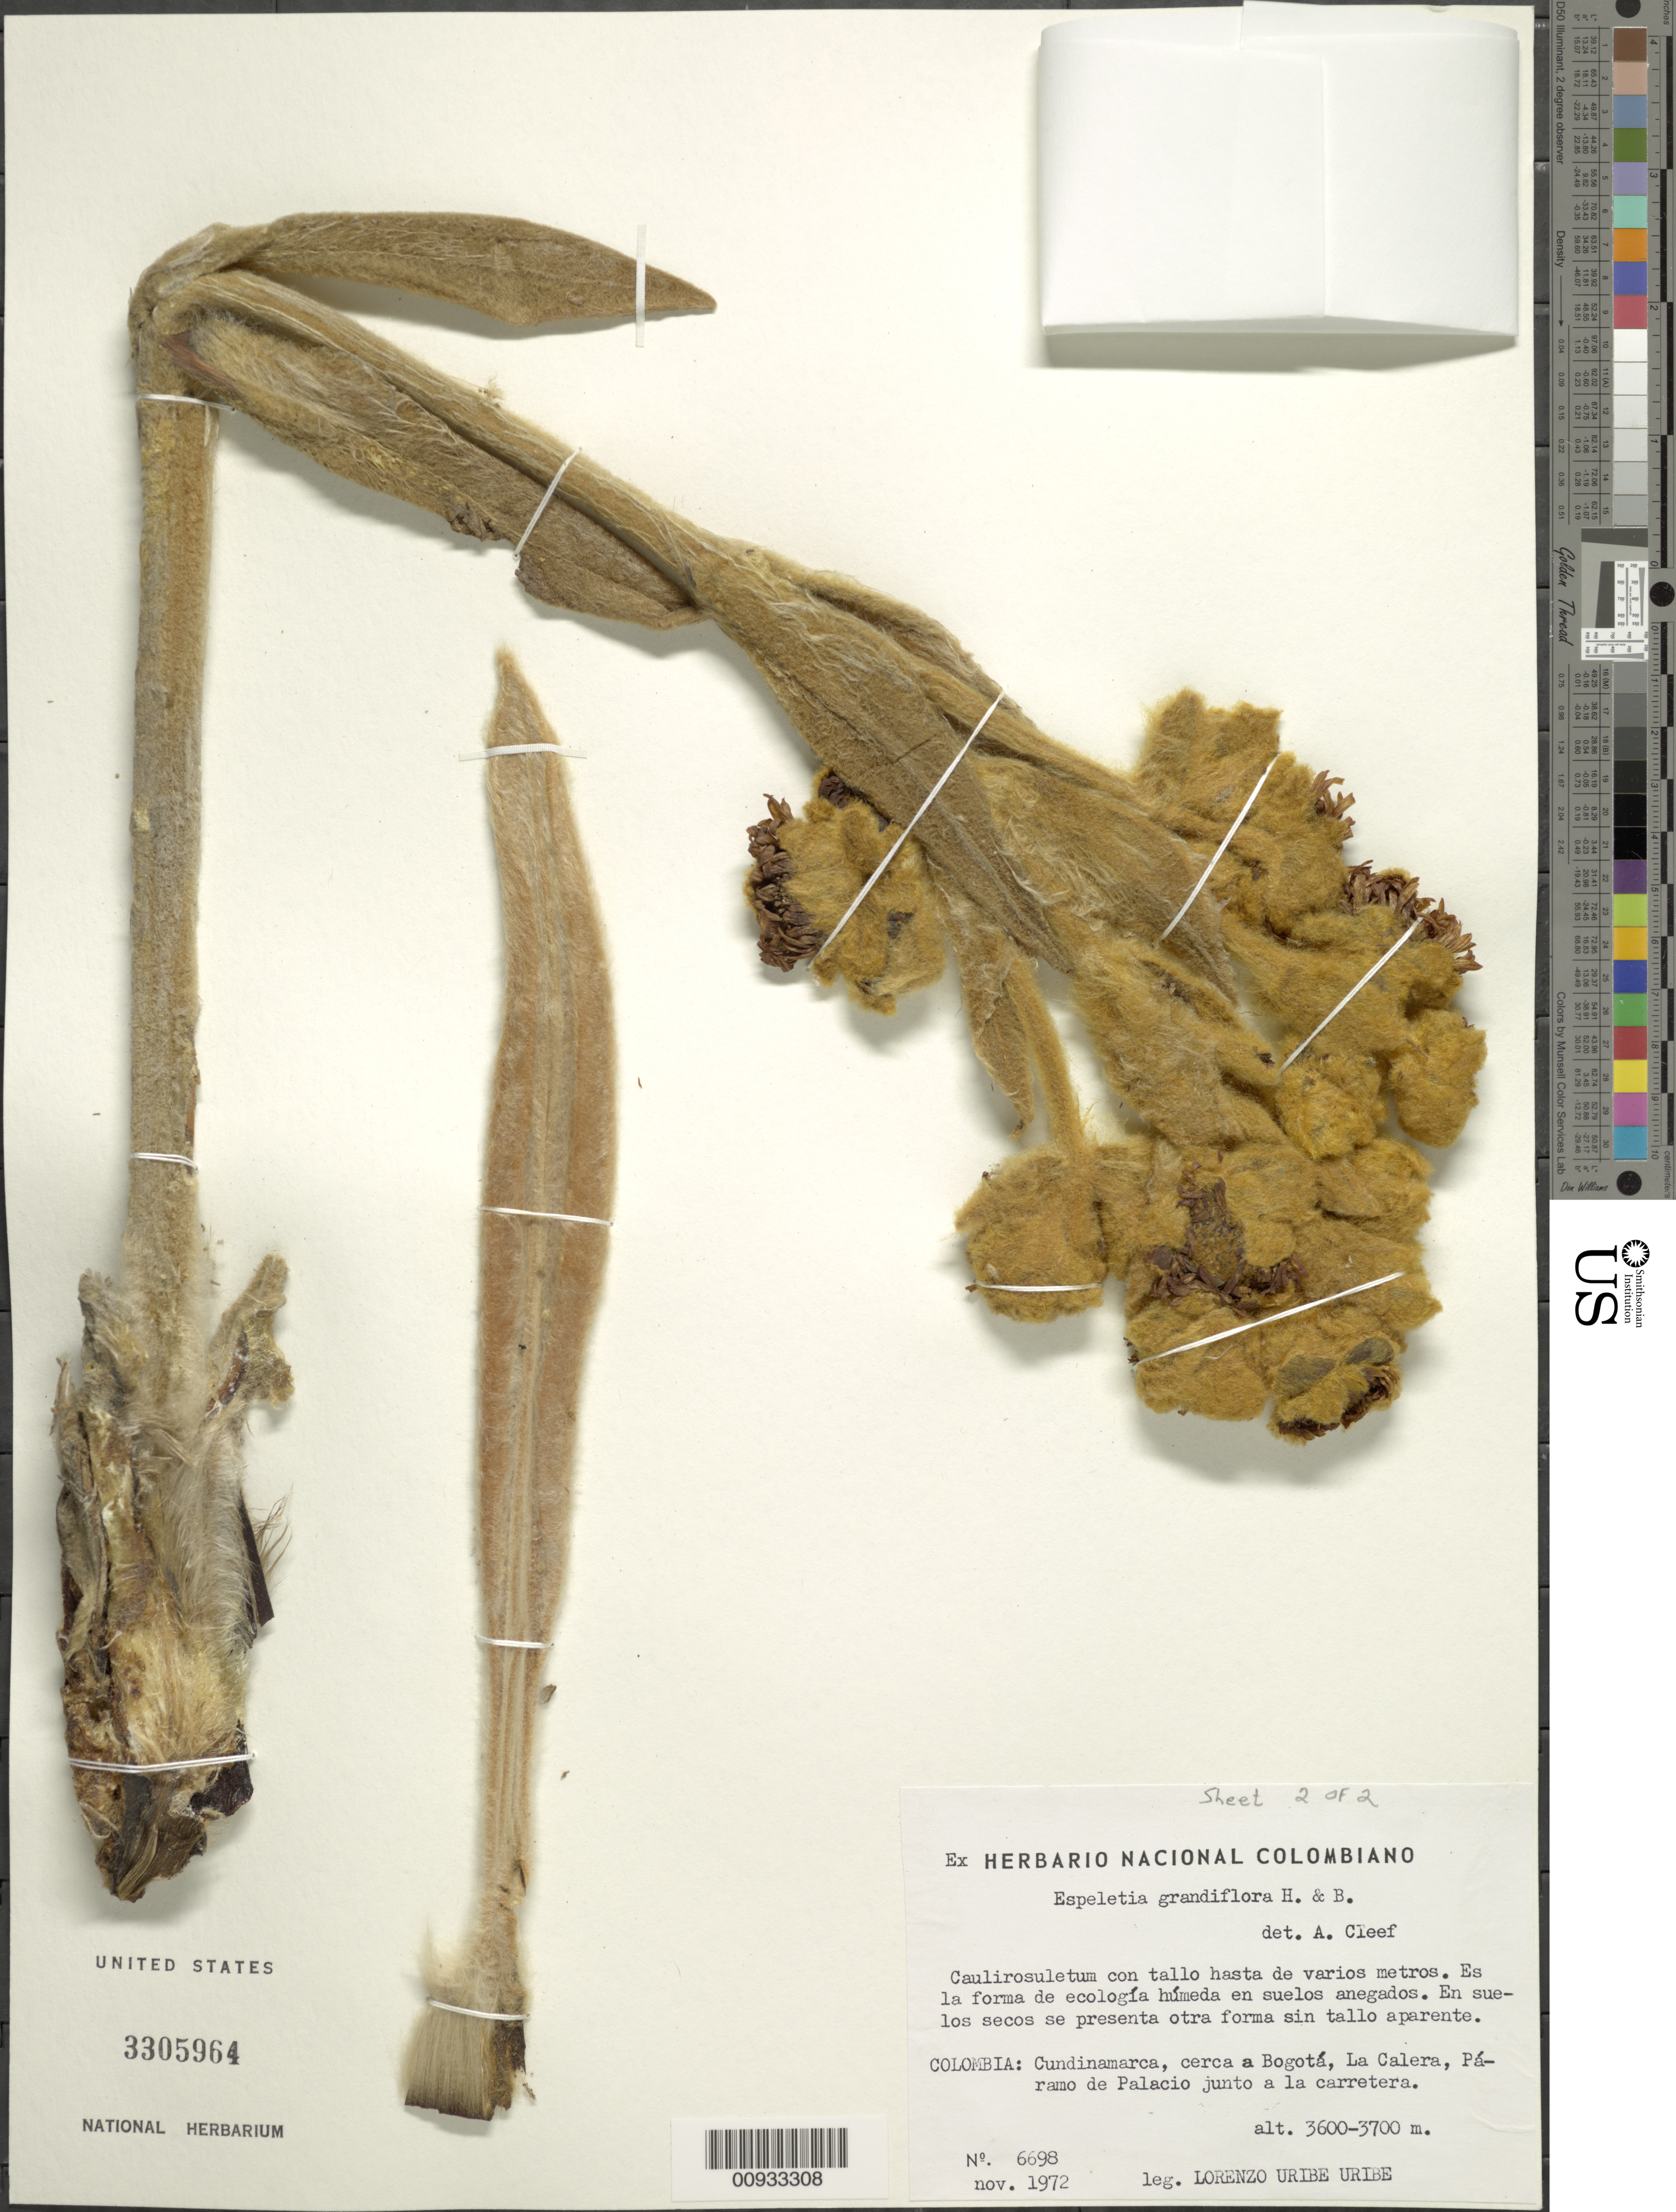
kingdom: Plantae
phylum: Tracheophyta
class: Magnoliopsida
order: Asterales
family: Asteraceae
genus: Espeletia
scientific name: Espeletia grandiflora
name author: Humb. & Bonpl.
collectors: L. Uribe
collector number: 6698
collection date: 1972-11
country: Colombia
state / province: Cundinamarca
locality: Cerca a Bogota, La Calera, Paramo de Palacio junto a la carretera.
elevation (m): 3600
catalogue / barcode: US 3305964